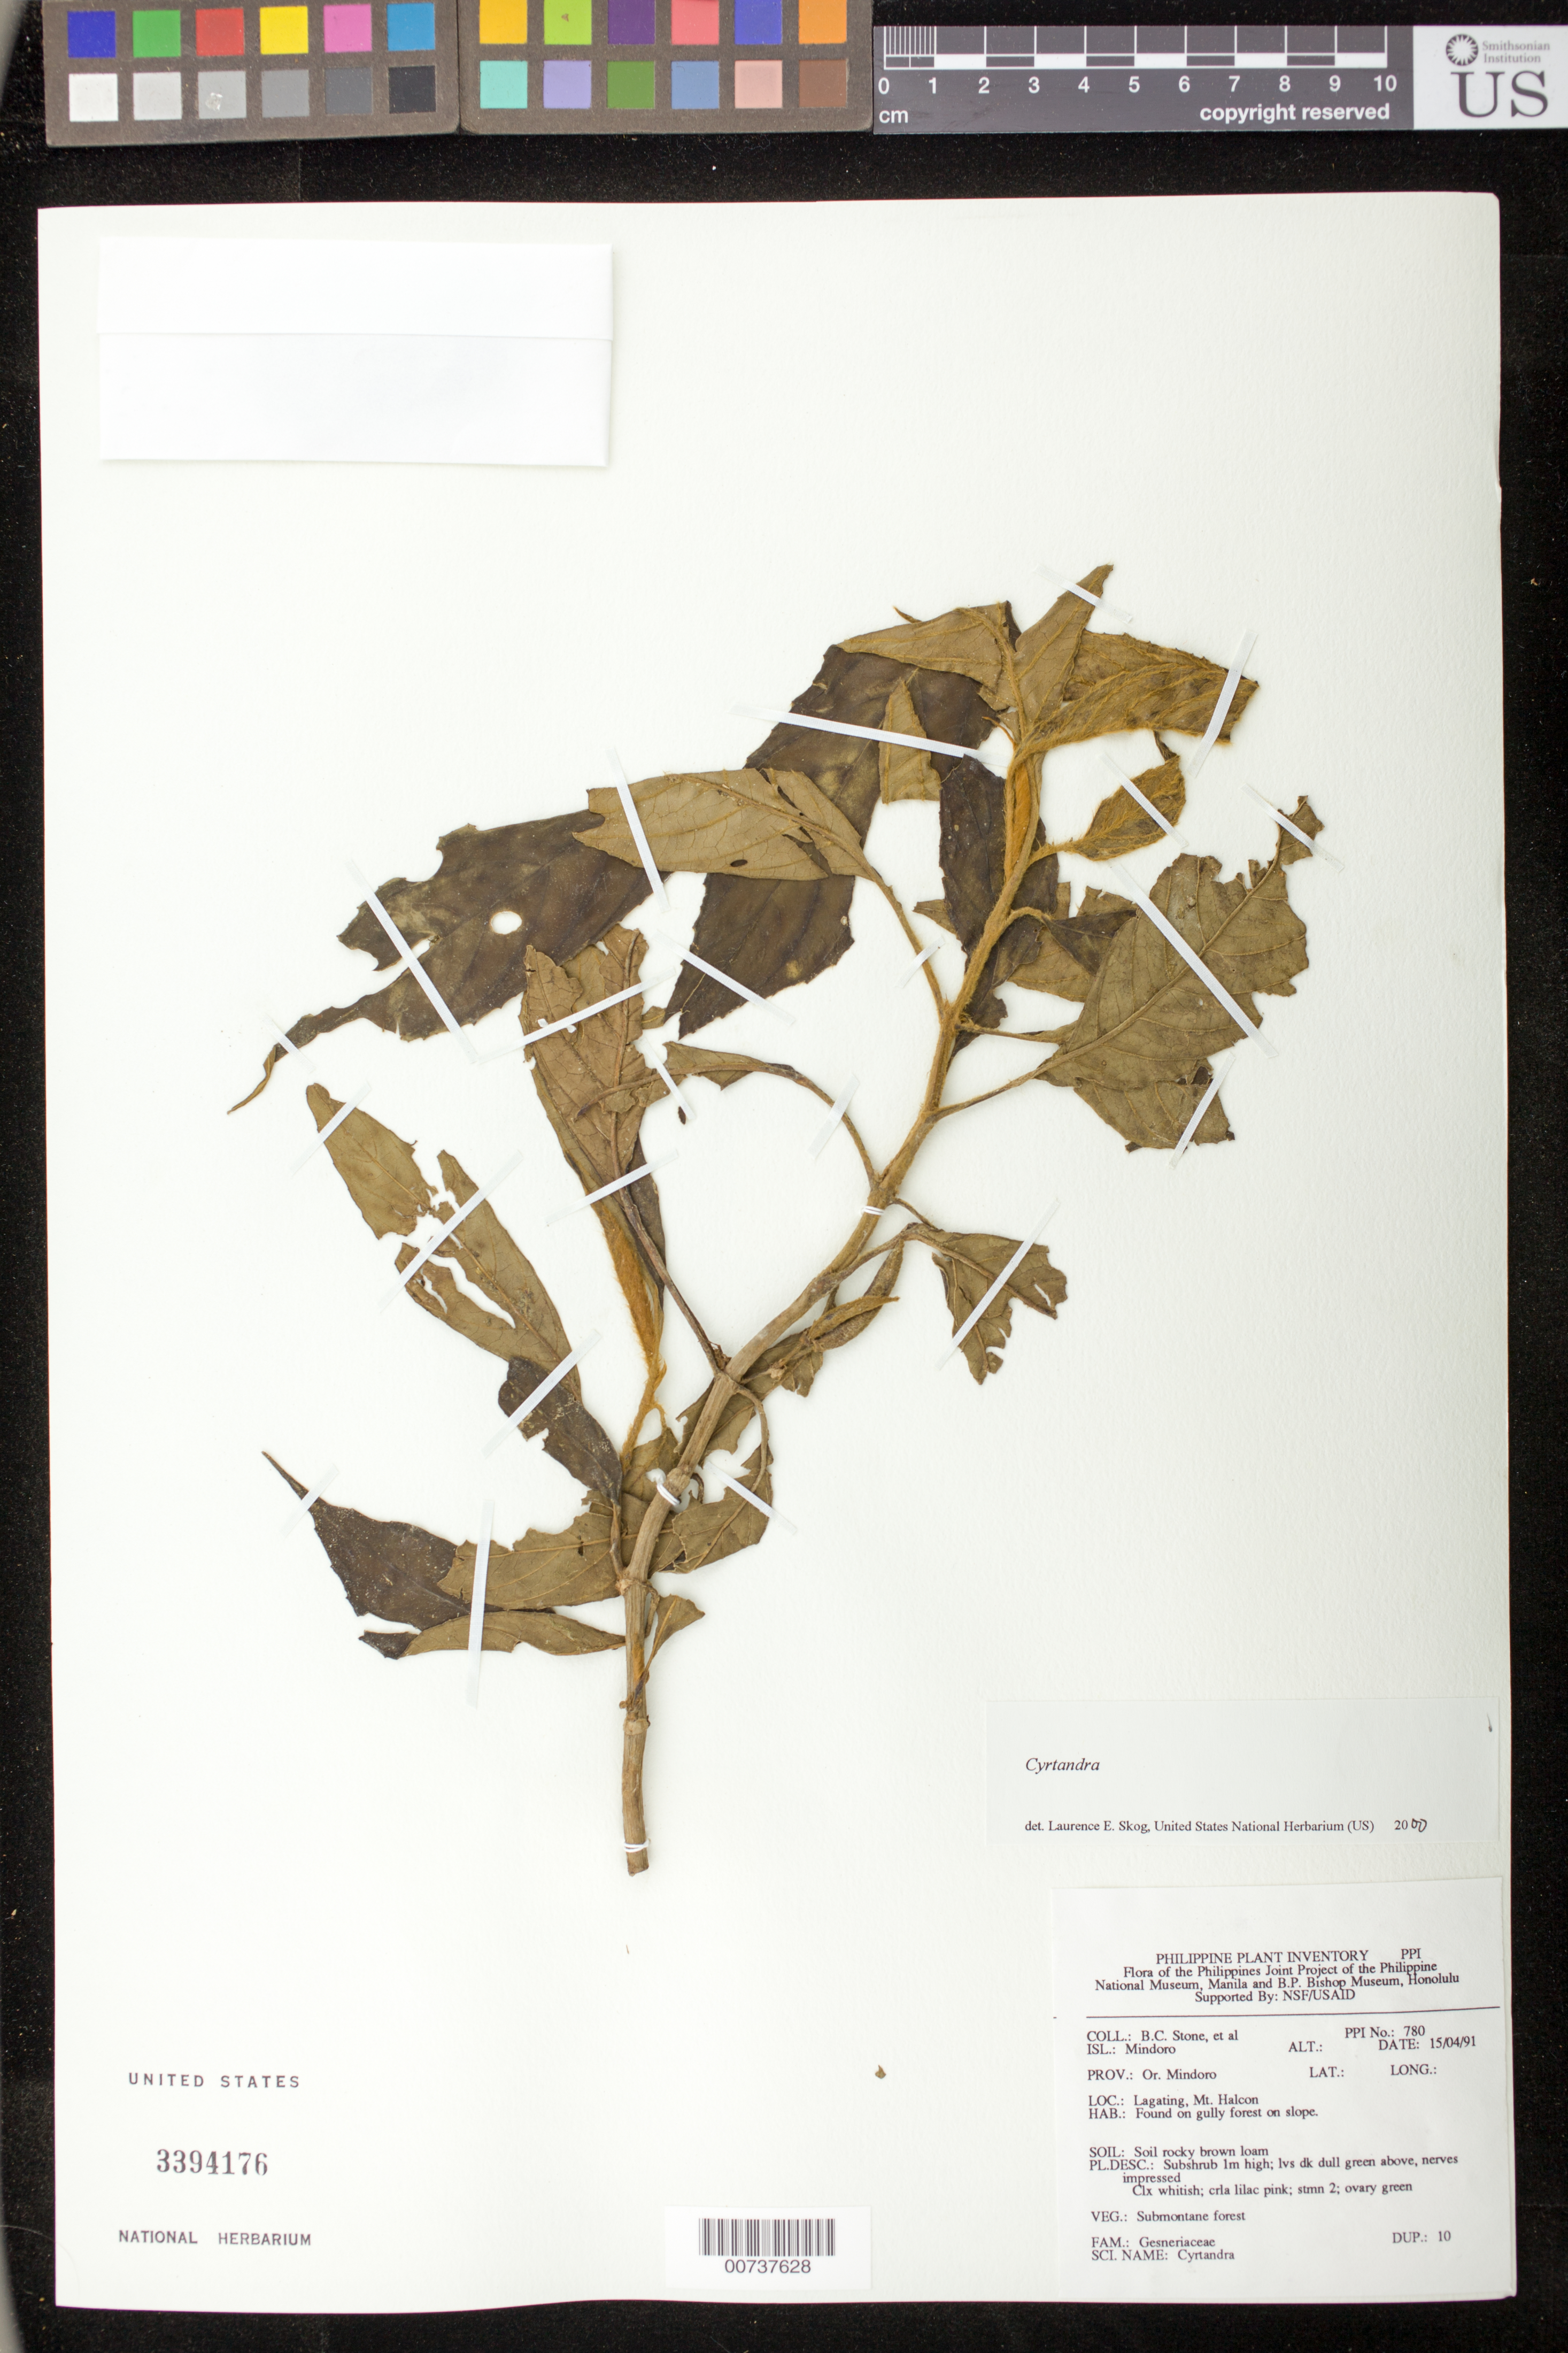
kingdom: Plantae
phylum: Tracheophyta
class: Magnoliopsida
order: Lamiales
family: Gesneriaceae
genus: Cyrtandra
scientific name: Cyrtandra sp.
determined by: Skog, Laurence E.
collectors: B. C. Stone & et al.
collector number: PPI no. 780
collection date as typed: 15 Apr 1991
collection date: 1991-04-15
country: Philippines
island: Mindoro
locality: Prov. Or. Mindoro; Lagating, Mt. Halcon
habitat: Submontane forest; soil rocky brown loam; found on gully forest on slope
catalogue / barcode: US 3394176